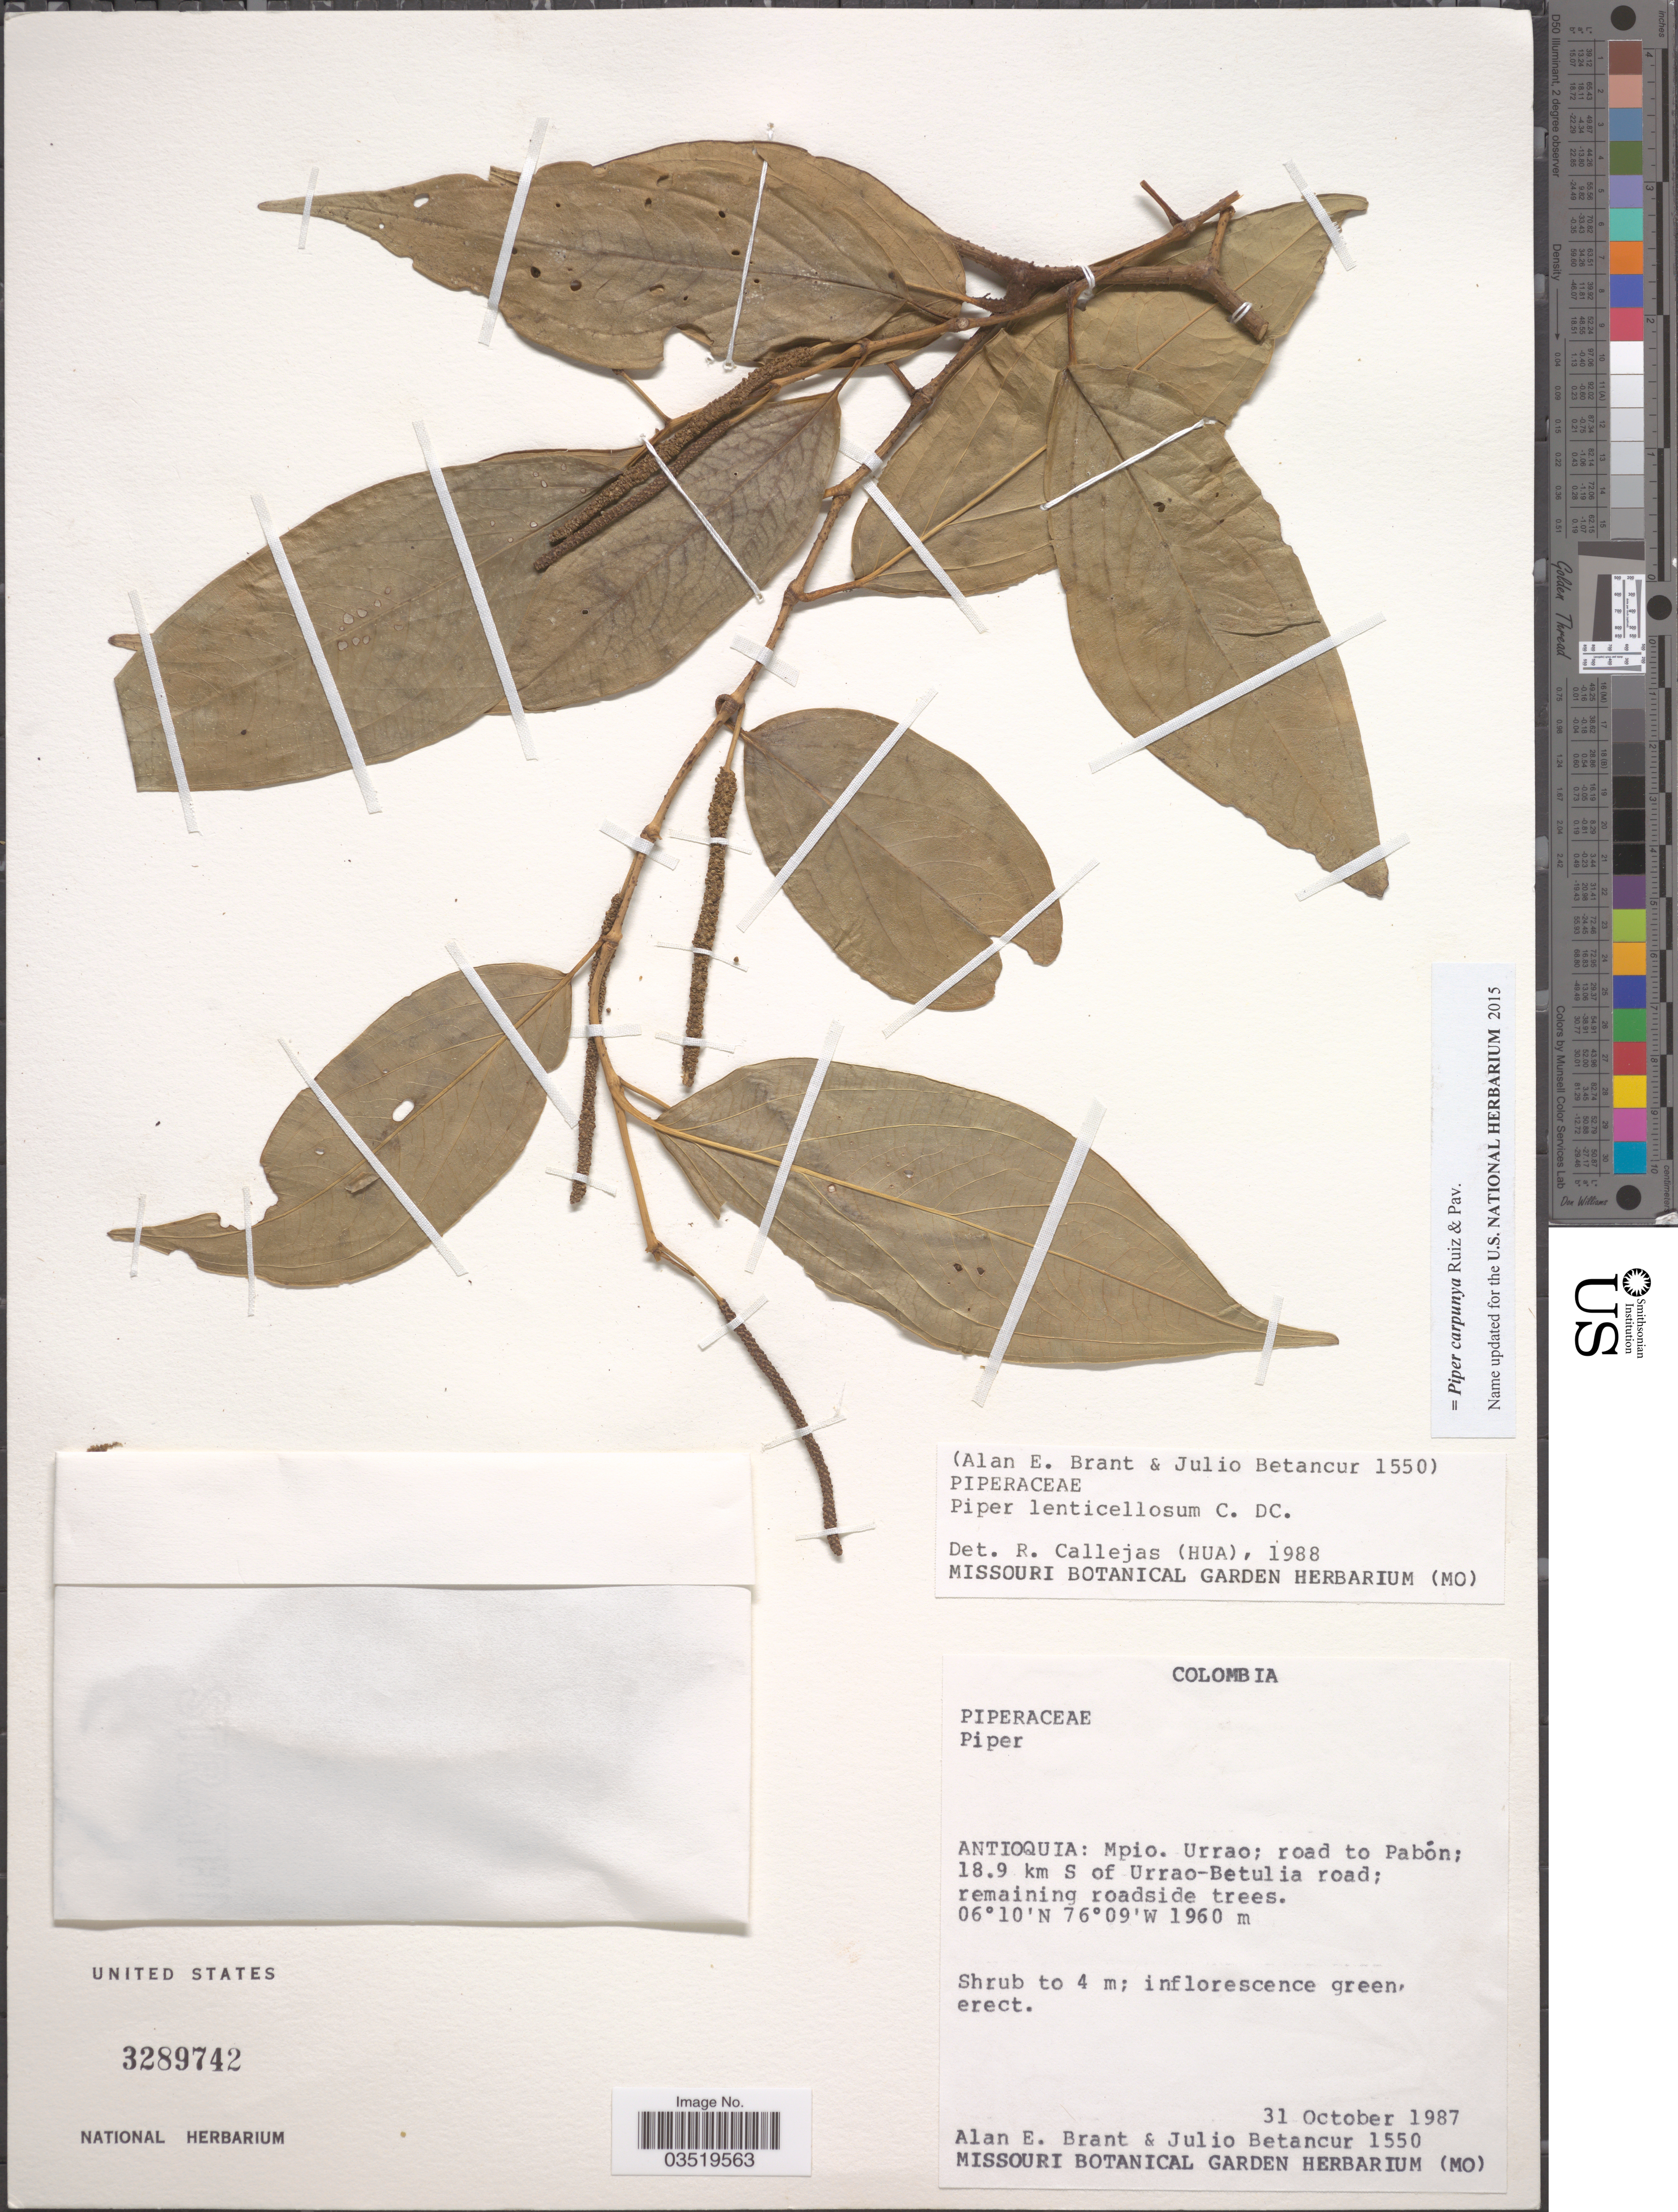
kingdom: Plantae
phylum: Tracheophyta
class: Magnoliopsida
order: Piperales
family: Piperaceae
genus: Piper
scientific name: Piper carpunya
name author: Ruiz & Pav.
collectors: A. Brant & J. Betancur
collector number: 1550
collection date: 1987-10-31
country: Colombia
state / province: Antioquia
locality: Mpio. Urrao; road to Pabón; 18.9 km S of Urrao-Betulia road.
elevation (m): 1960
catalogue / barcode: US 3289742